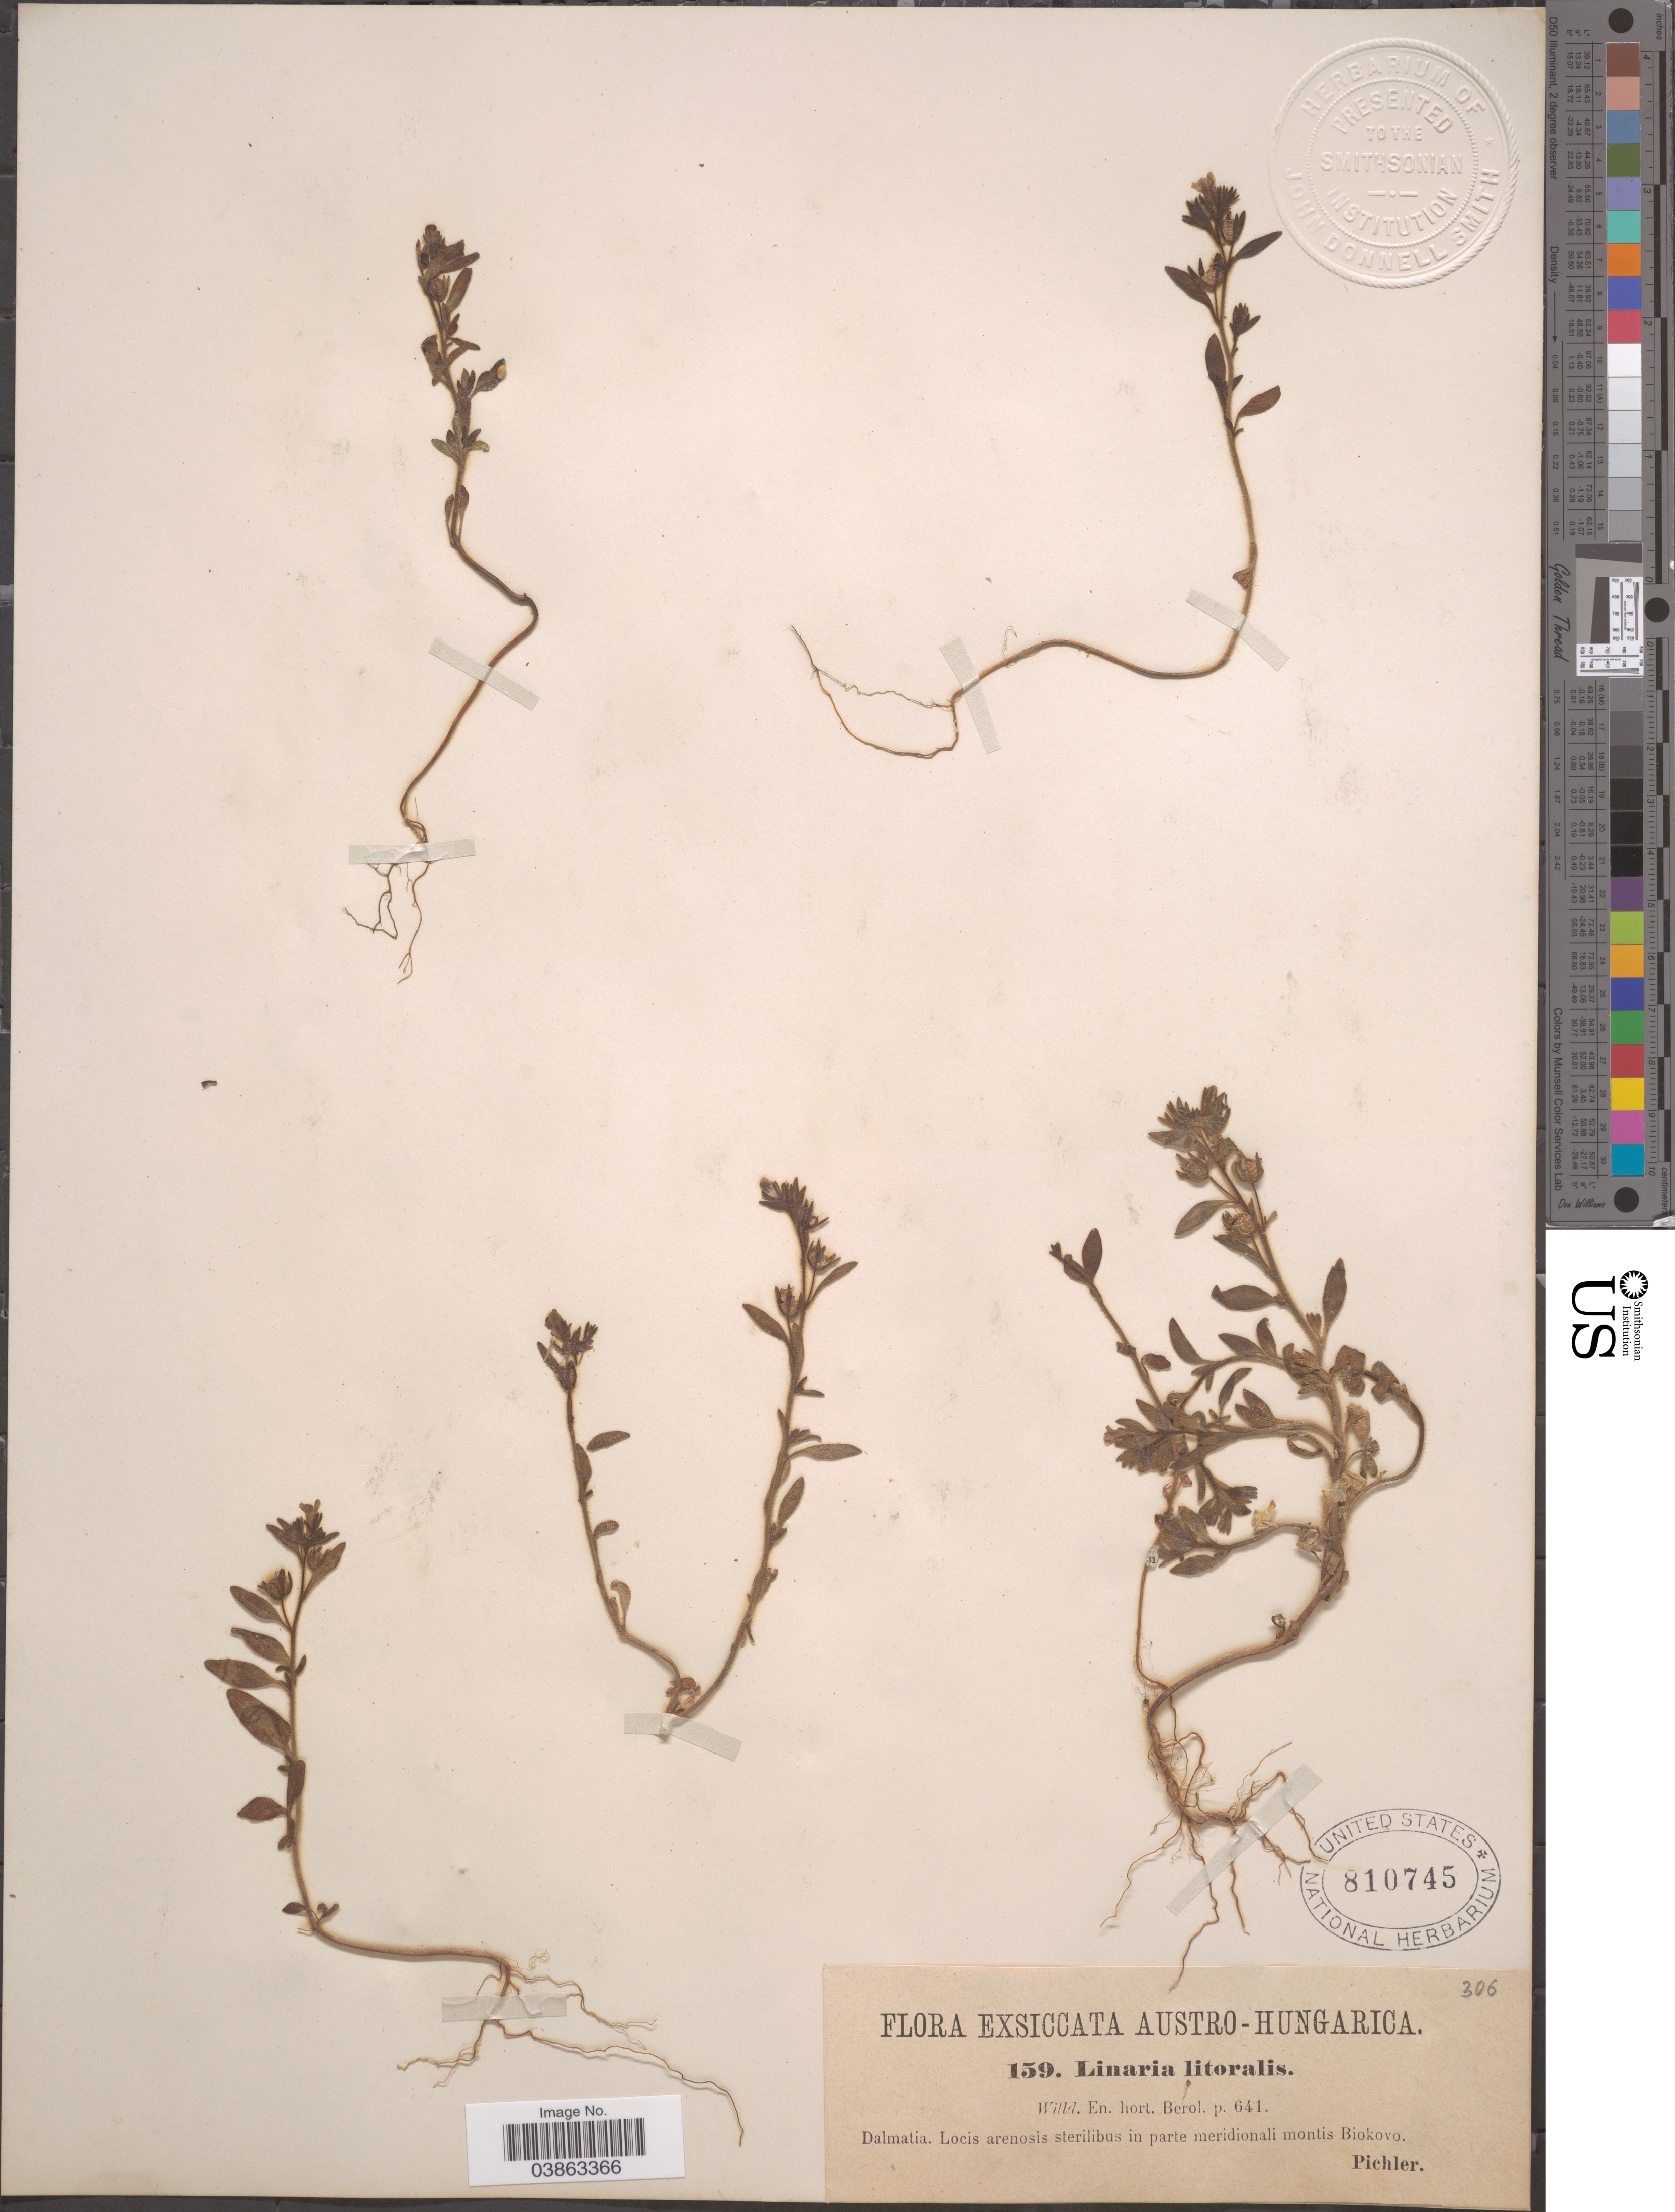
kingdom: Plantae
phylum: Tracheophyta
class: Magnoliopsida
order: Lamiales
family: Plantaginaceae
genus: Linaria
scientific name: Linaria litoralis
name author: Willd.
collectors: Pichler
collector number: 159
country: Croatia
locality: Austro-Hungarica. Dalmatia. Locis arenosis sterilibus in parte meridionali montis Biokovo.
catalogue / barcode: US 810745